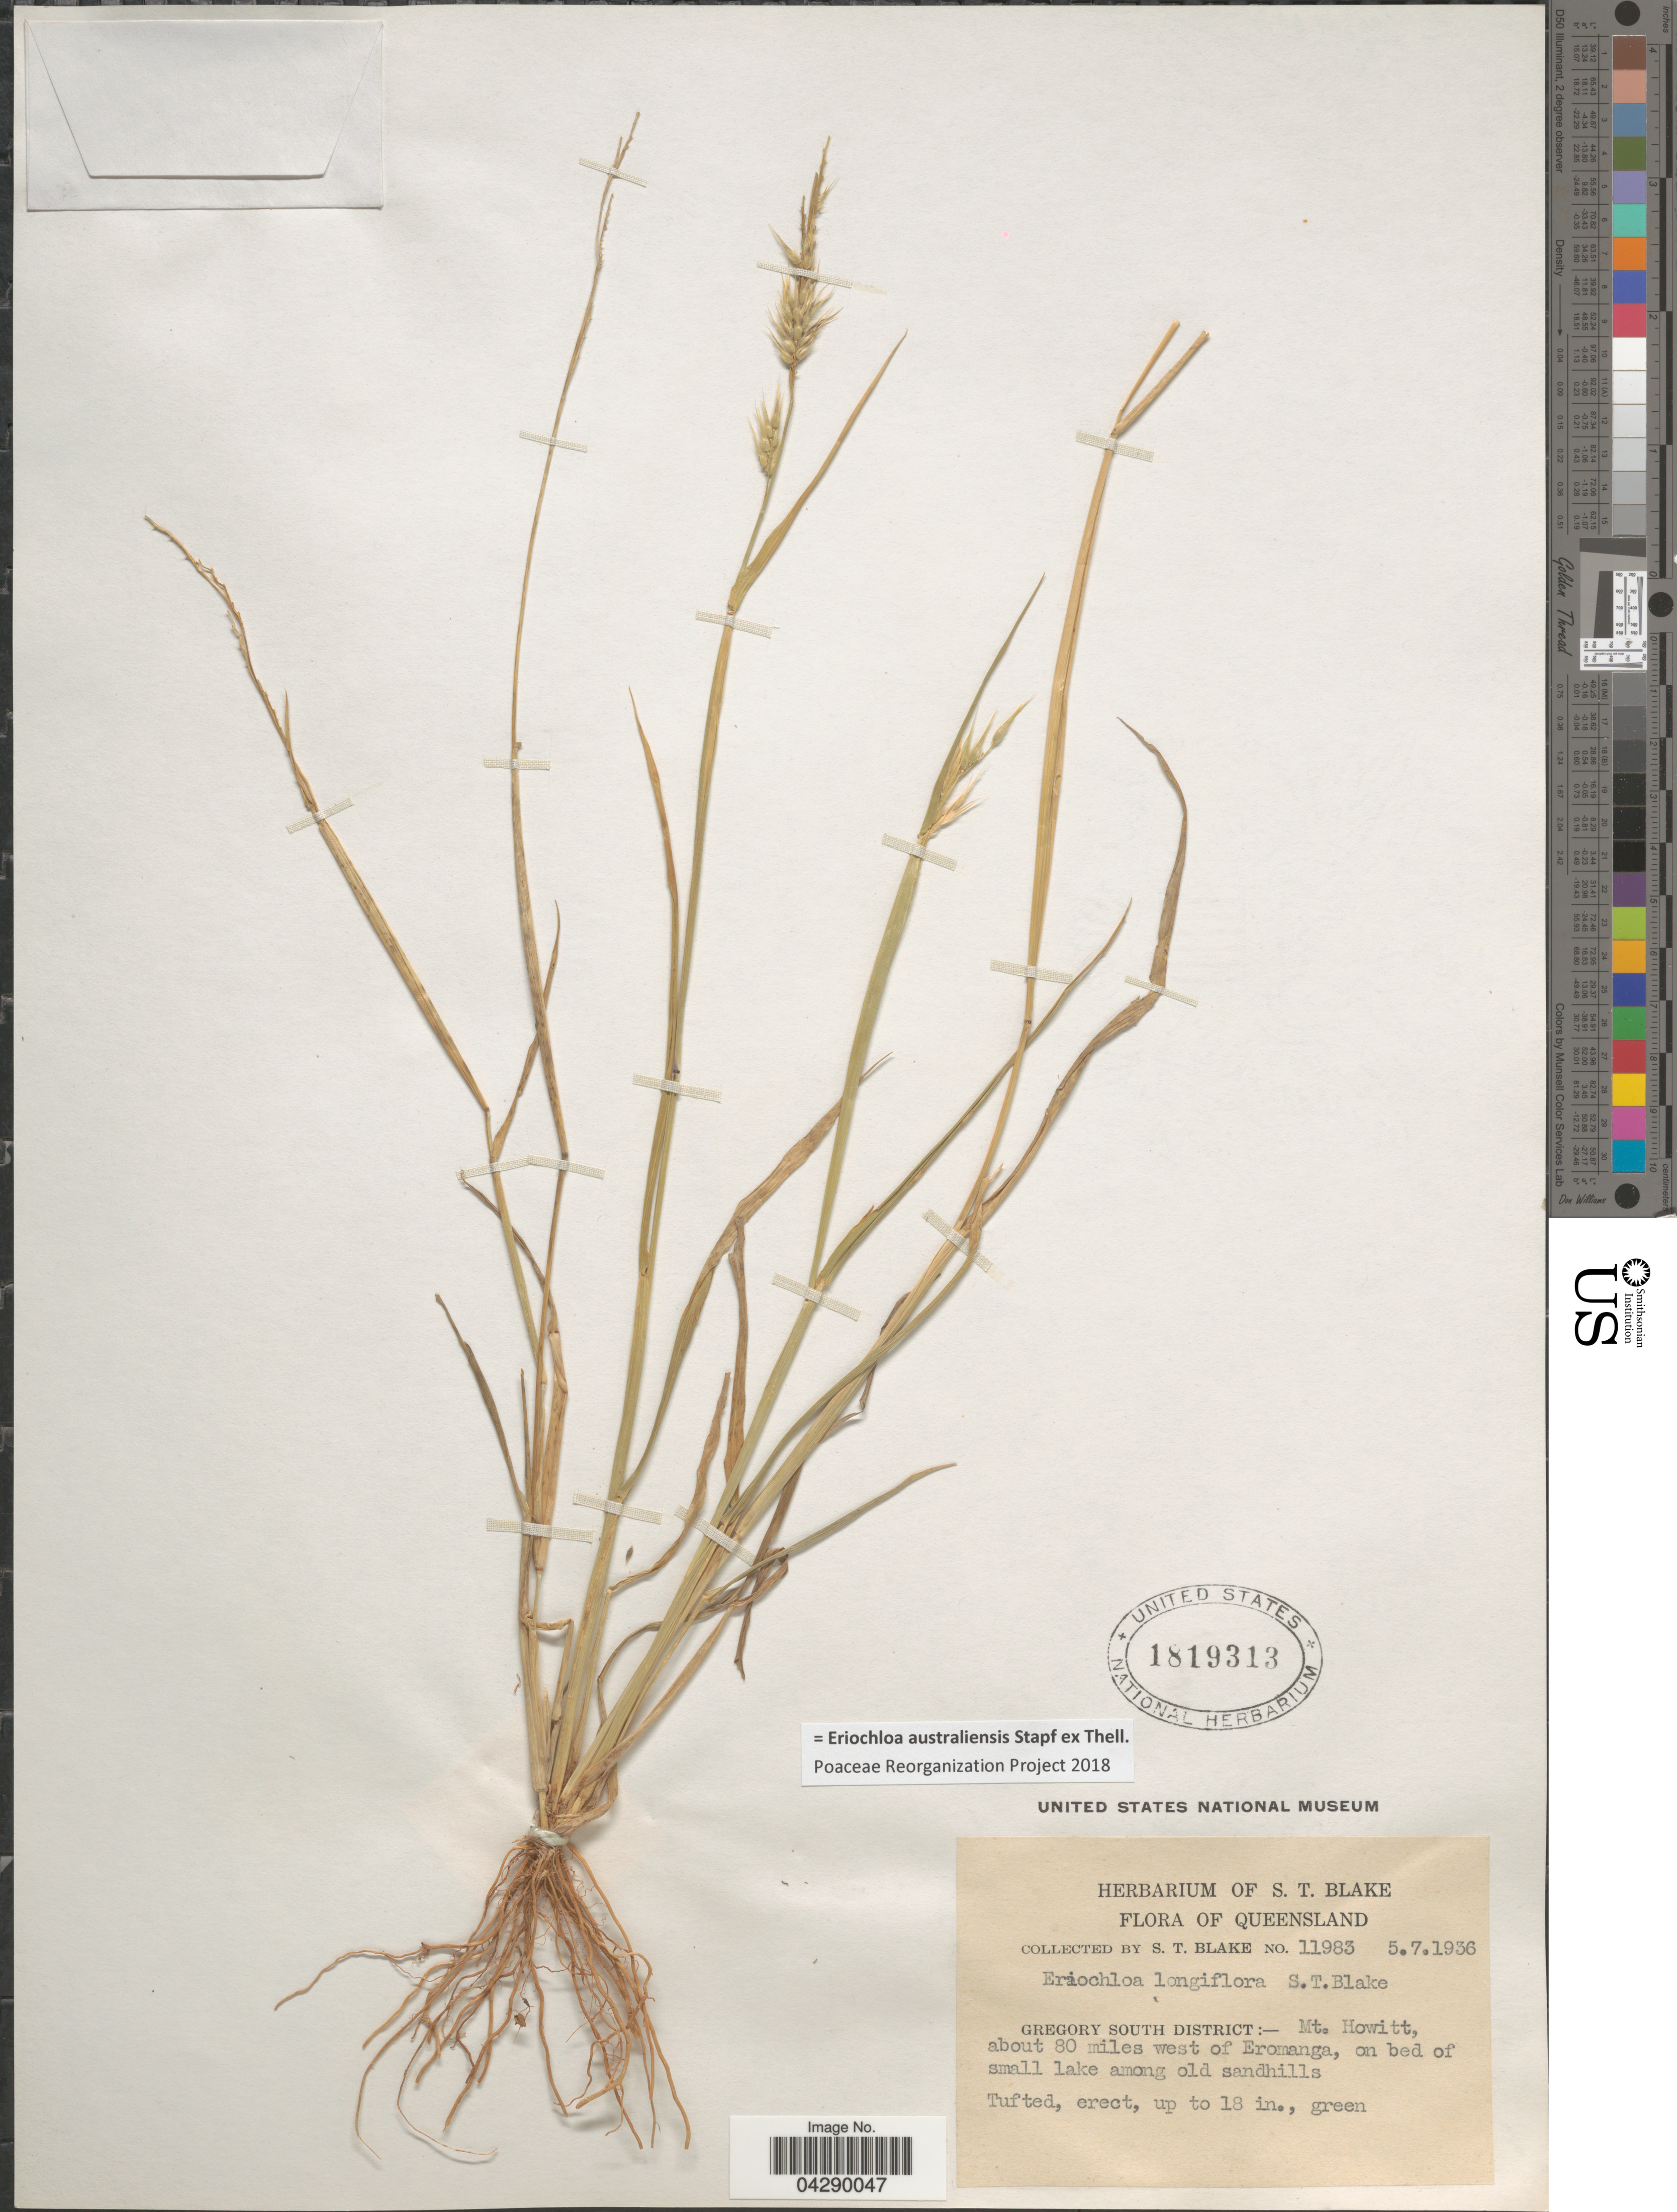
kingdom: Plantae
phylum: Tracheophyta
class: Liliopsida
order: Poales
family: Poaceae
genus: Eriochloa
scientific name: Eriochloa australiensis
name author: Thellung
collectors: S. T. Blake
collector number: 11983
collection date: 1936-07-05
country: Australia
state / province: Queensland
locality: Gregory South District:- Mt. Howitt, about 80 miles west of Eromanga, on bed of small lake among old sandhills.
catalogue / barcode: US 1819313